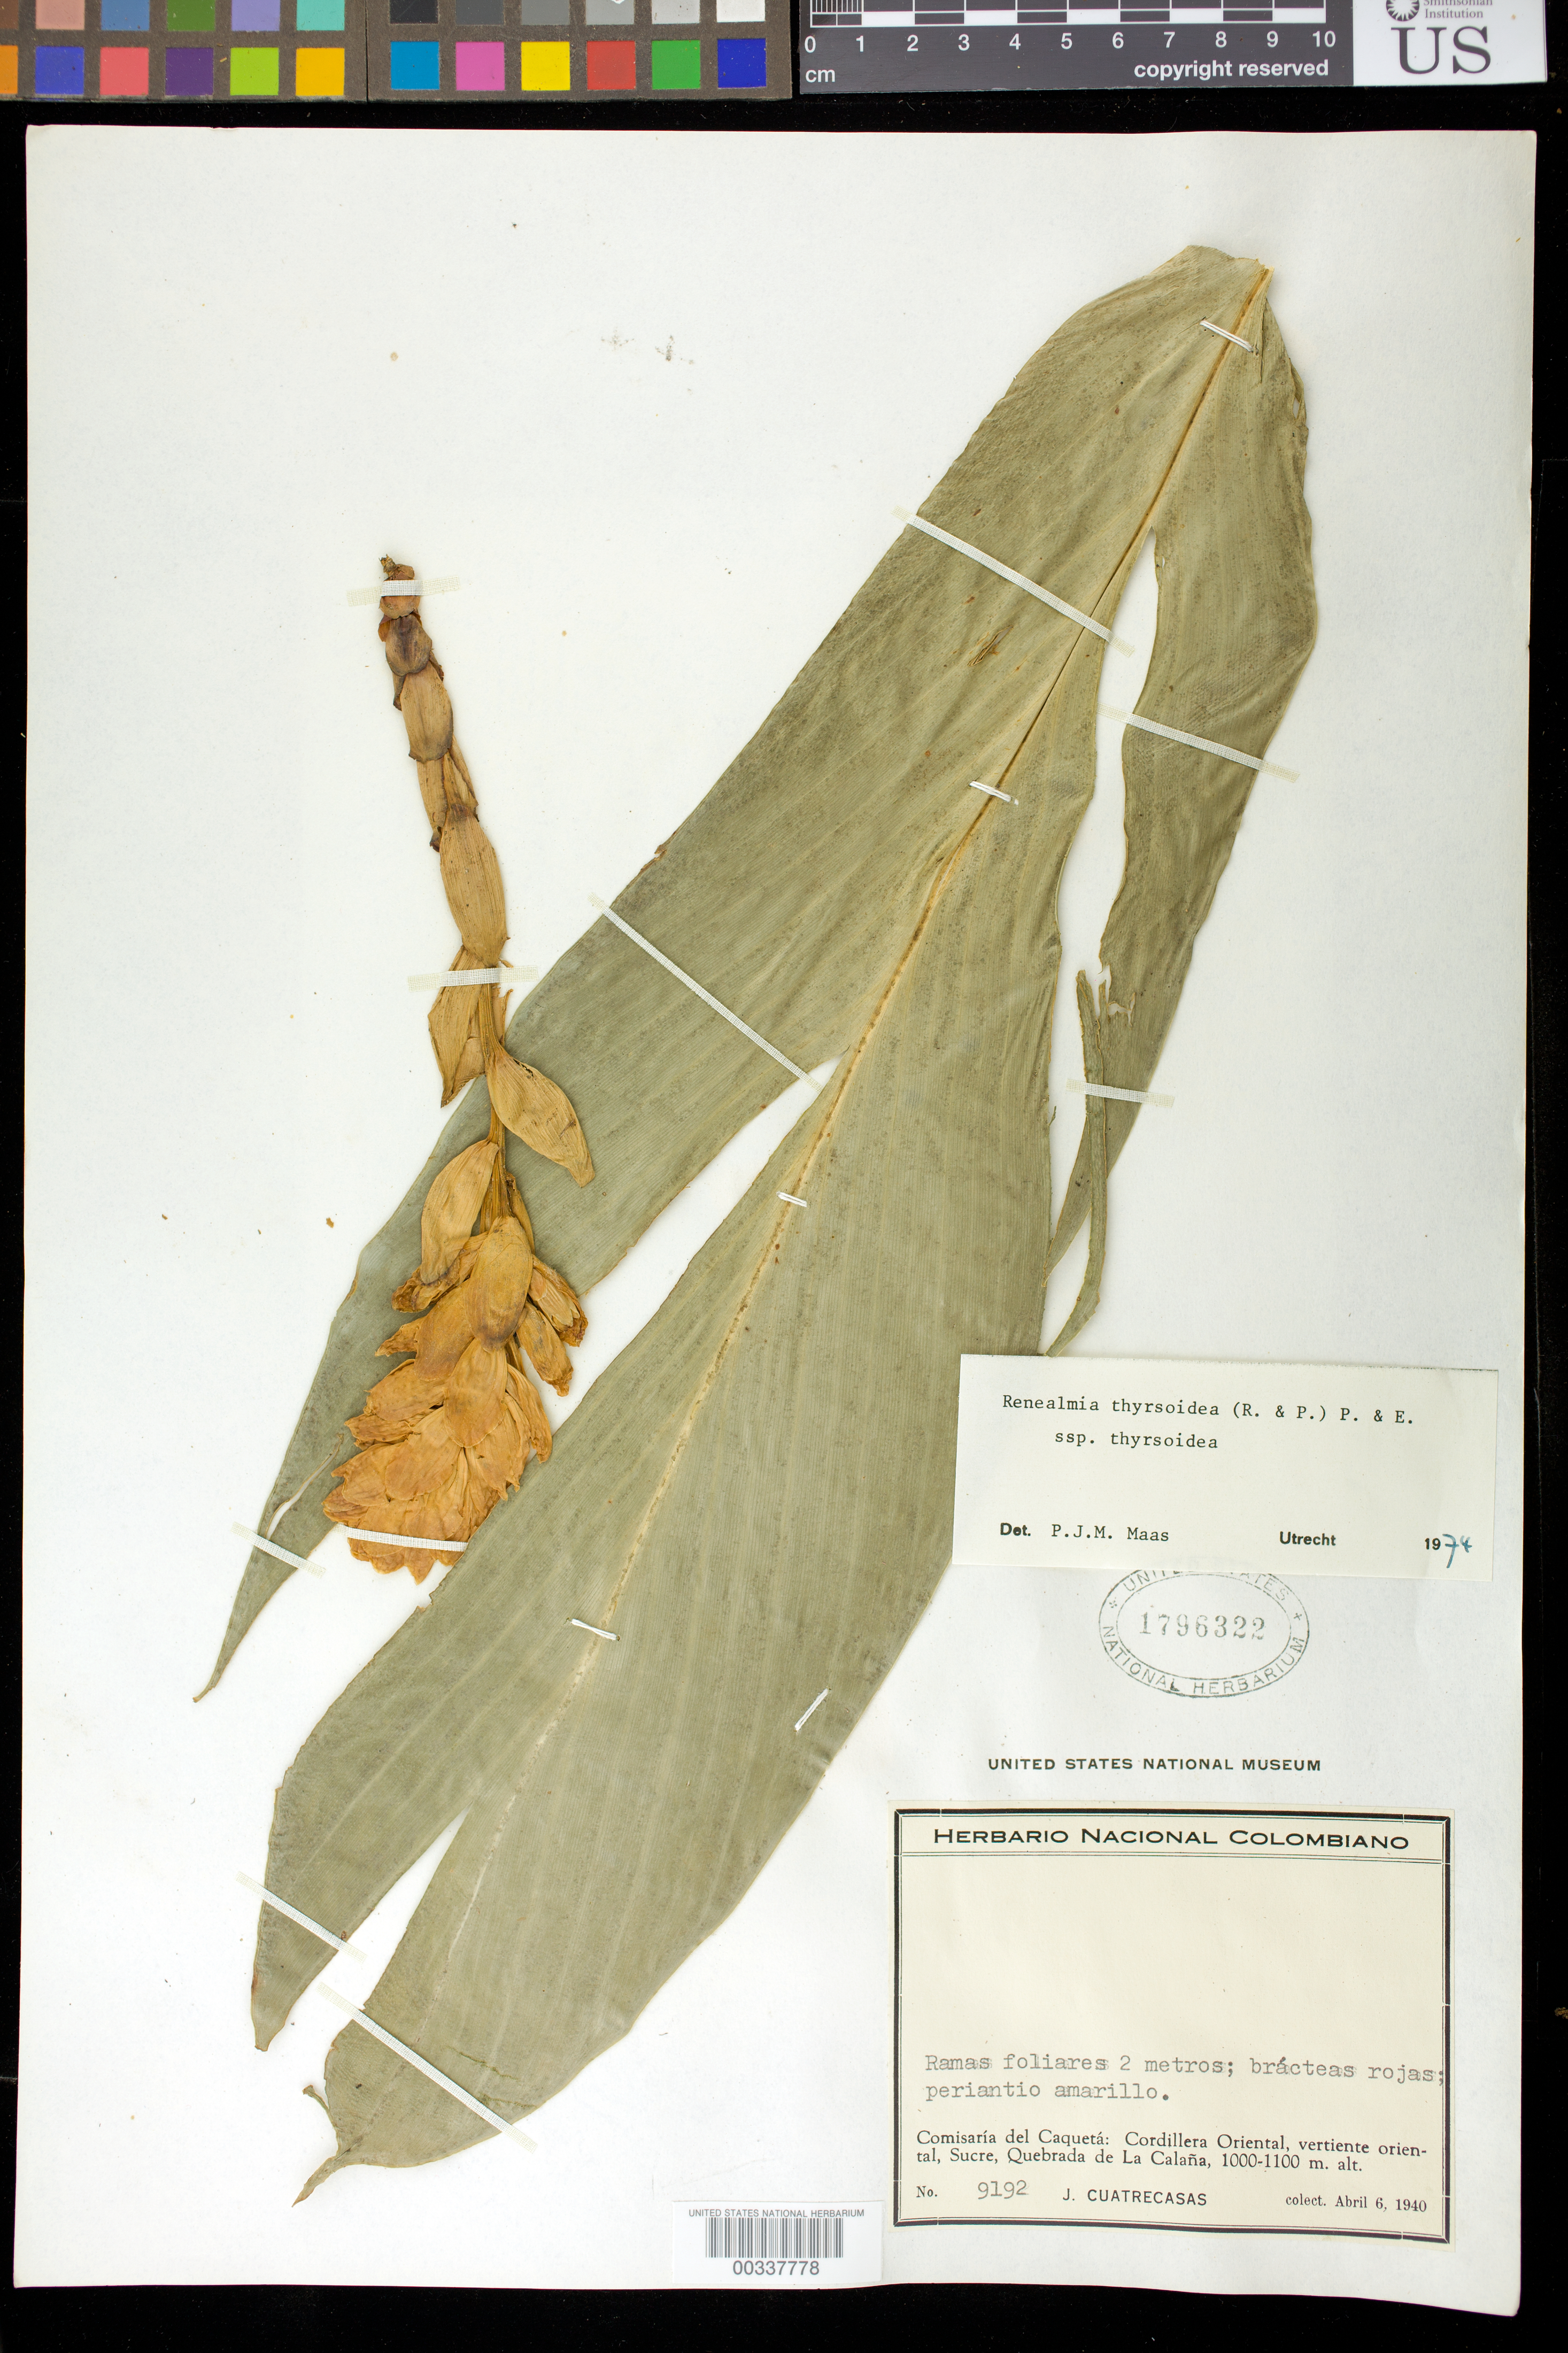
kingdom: Plantae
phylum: Tracheophyta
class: Liliopsida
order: Zingiberales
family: Zingiberaceae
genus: Renealmia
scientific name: Renealmia thyrsoidea subsp. thyrsoidea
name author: (Ruiz & Pav.) Poepp. & Endl.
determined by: Maas, Paul J. M.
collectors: J. Cuatrecasas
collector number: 9192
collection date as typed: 06 Apr 1940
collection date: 1940-04-06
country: Colombia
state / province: Caquetá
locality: Cordillera Oriental, Vertiente Oriental, Sucre, Quebrada de La Calana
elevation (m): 1000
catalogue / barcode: US 1796322